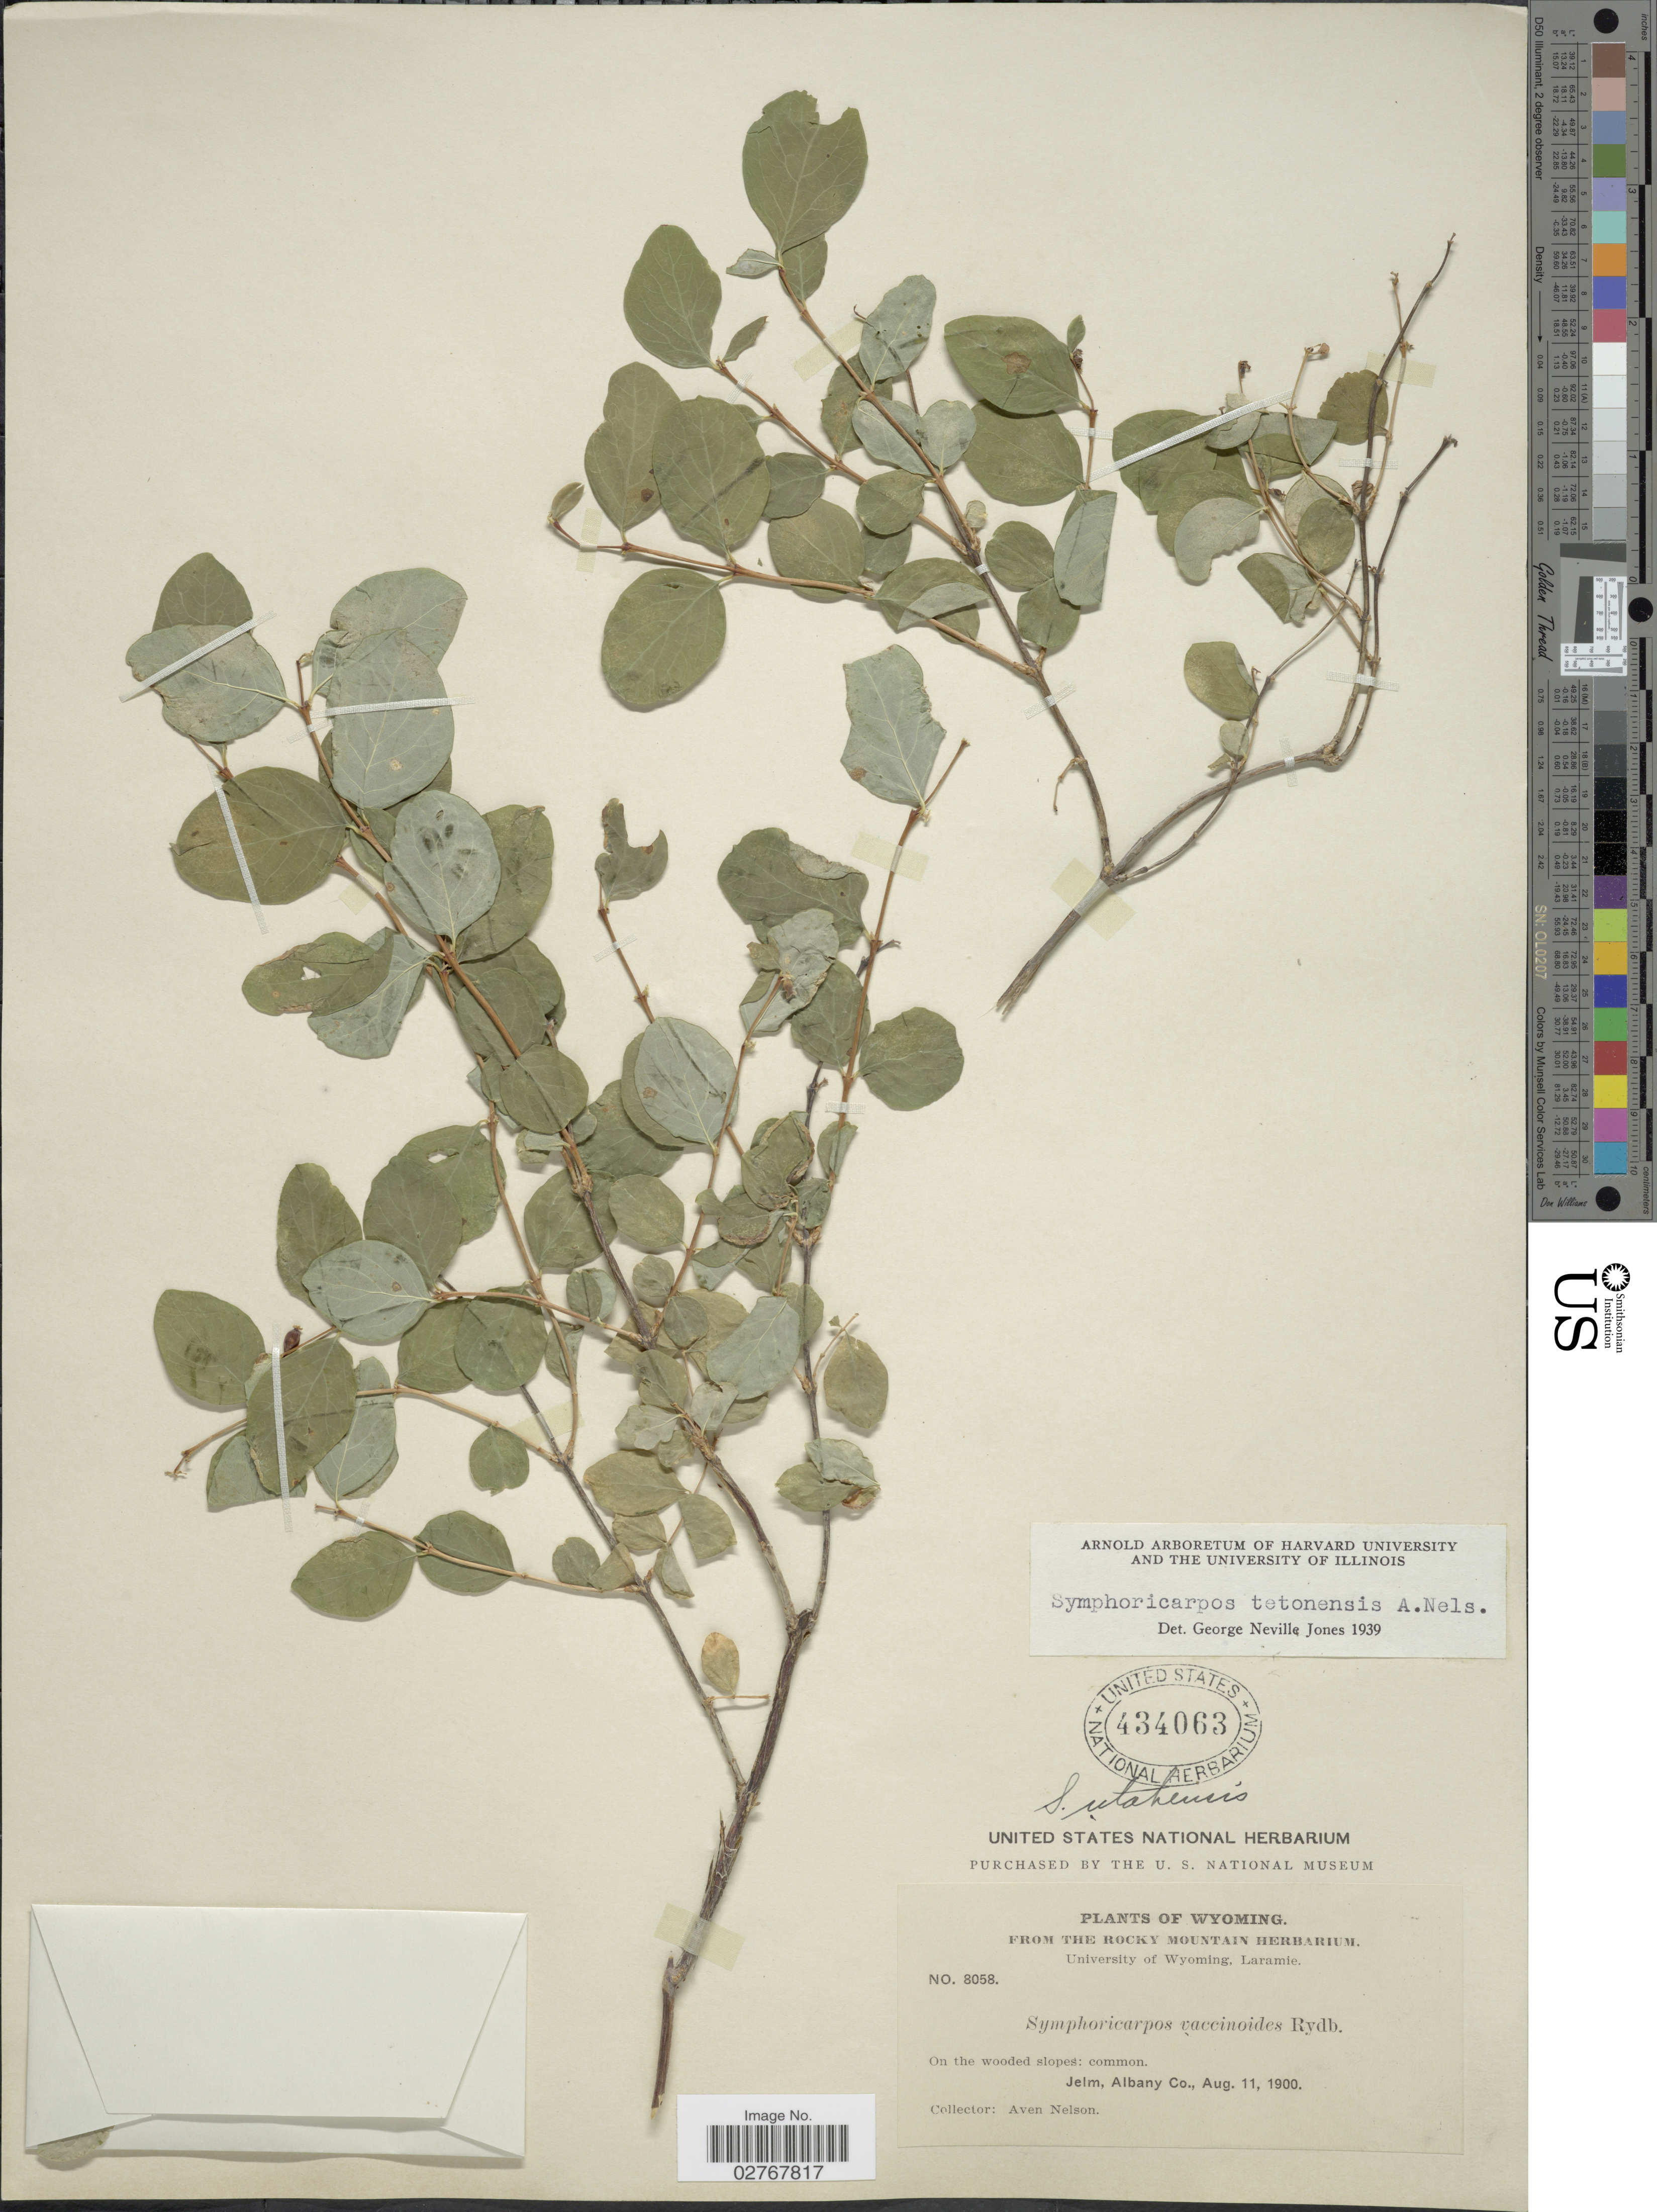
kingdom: Plantae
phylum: Tracheophyta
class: Magnoliopsida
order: Dipsacales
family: Caprifoliaceae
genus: Symphoricarpos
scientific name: Symphoricarpos tetonensis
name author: A. Nelson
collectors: A. Nelson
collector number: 8058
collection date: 1900-08-11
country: United States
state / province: Wyoming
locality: Jelm, Albany Co.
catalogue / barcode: US 434063